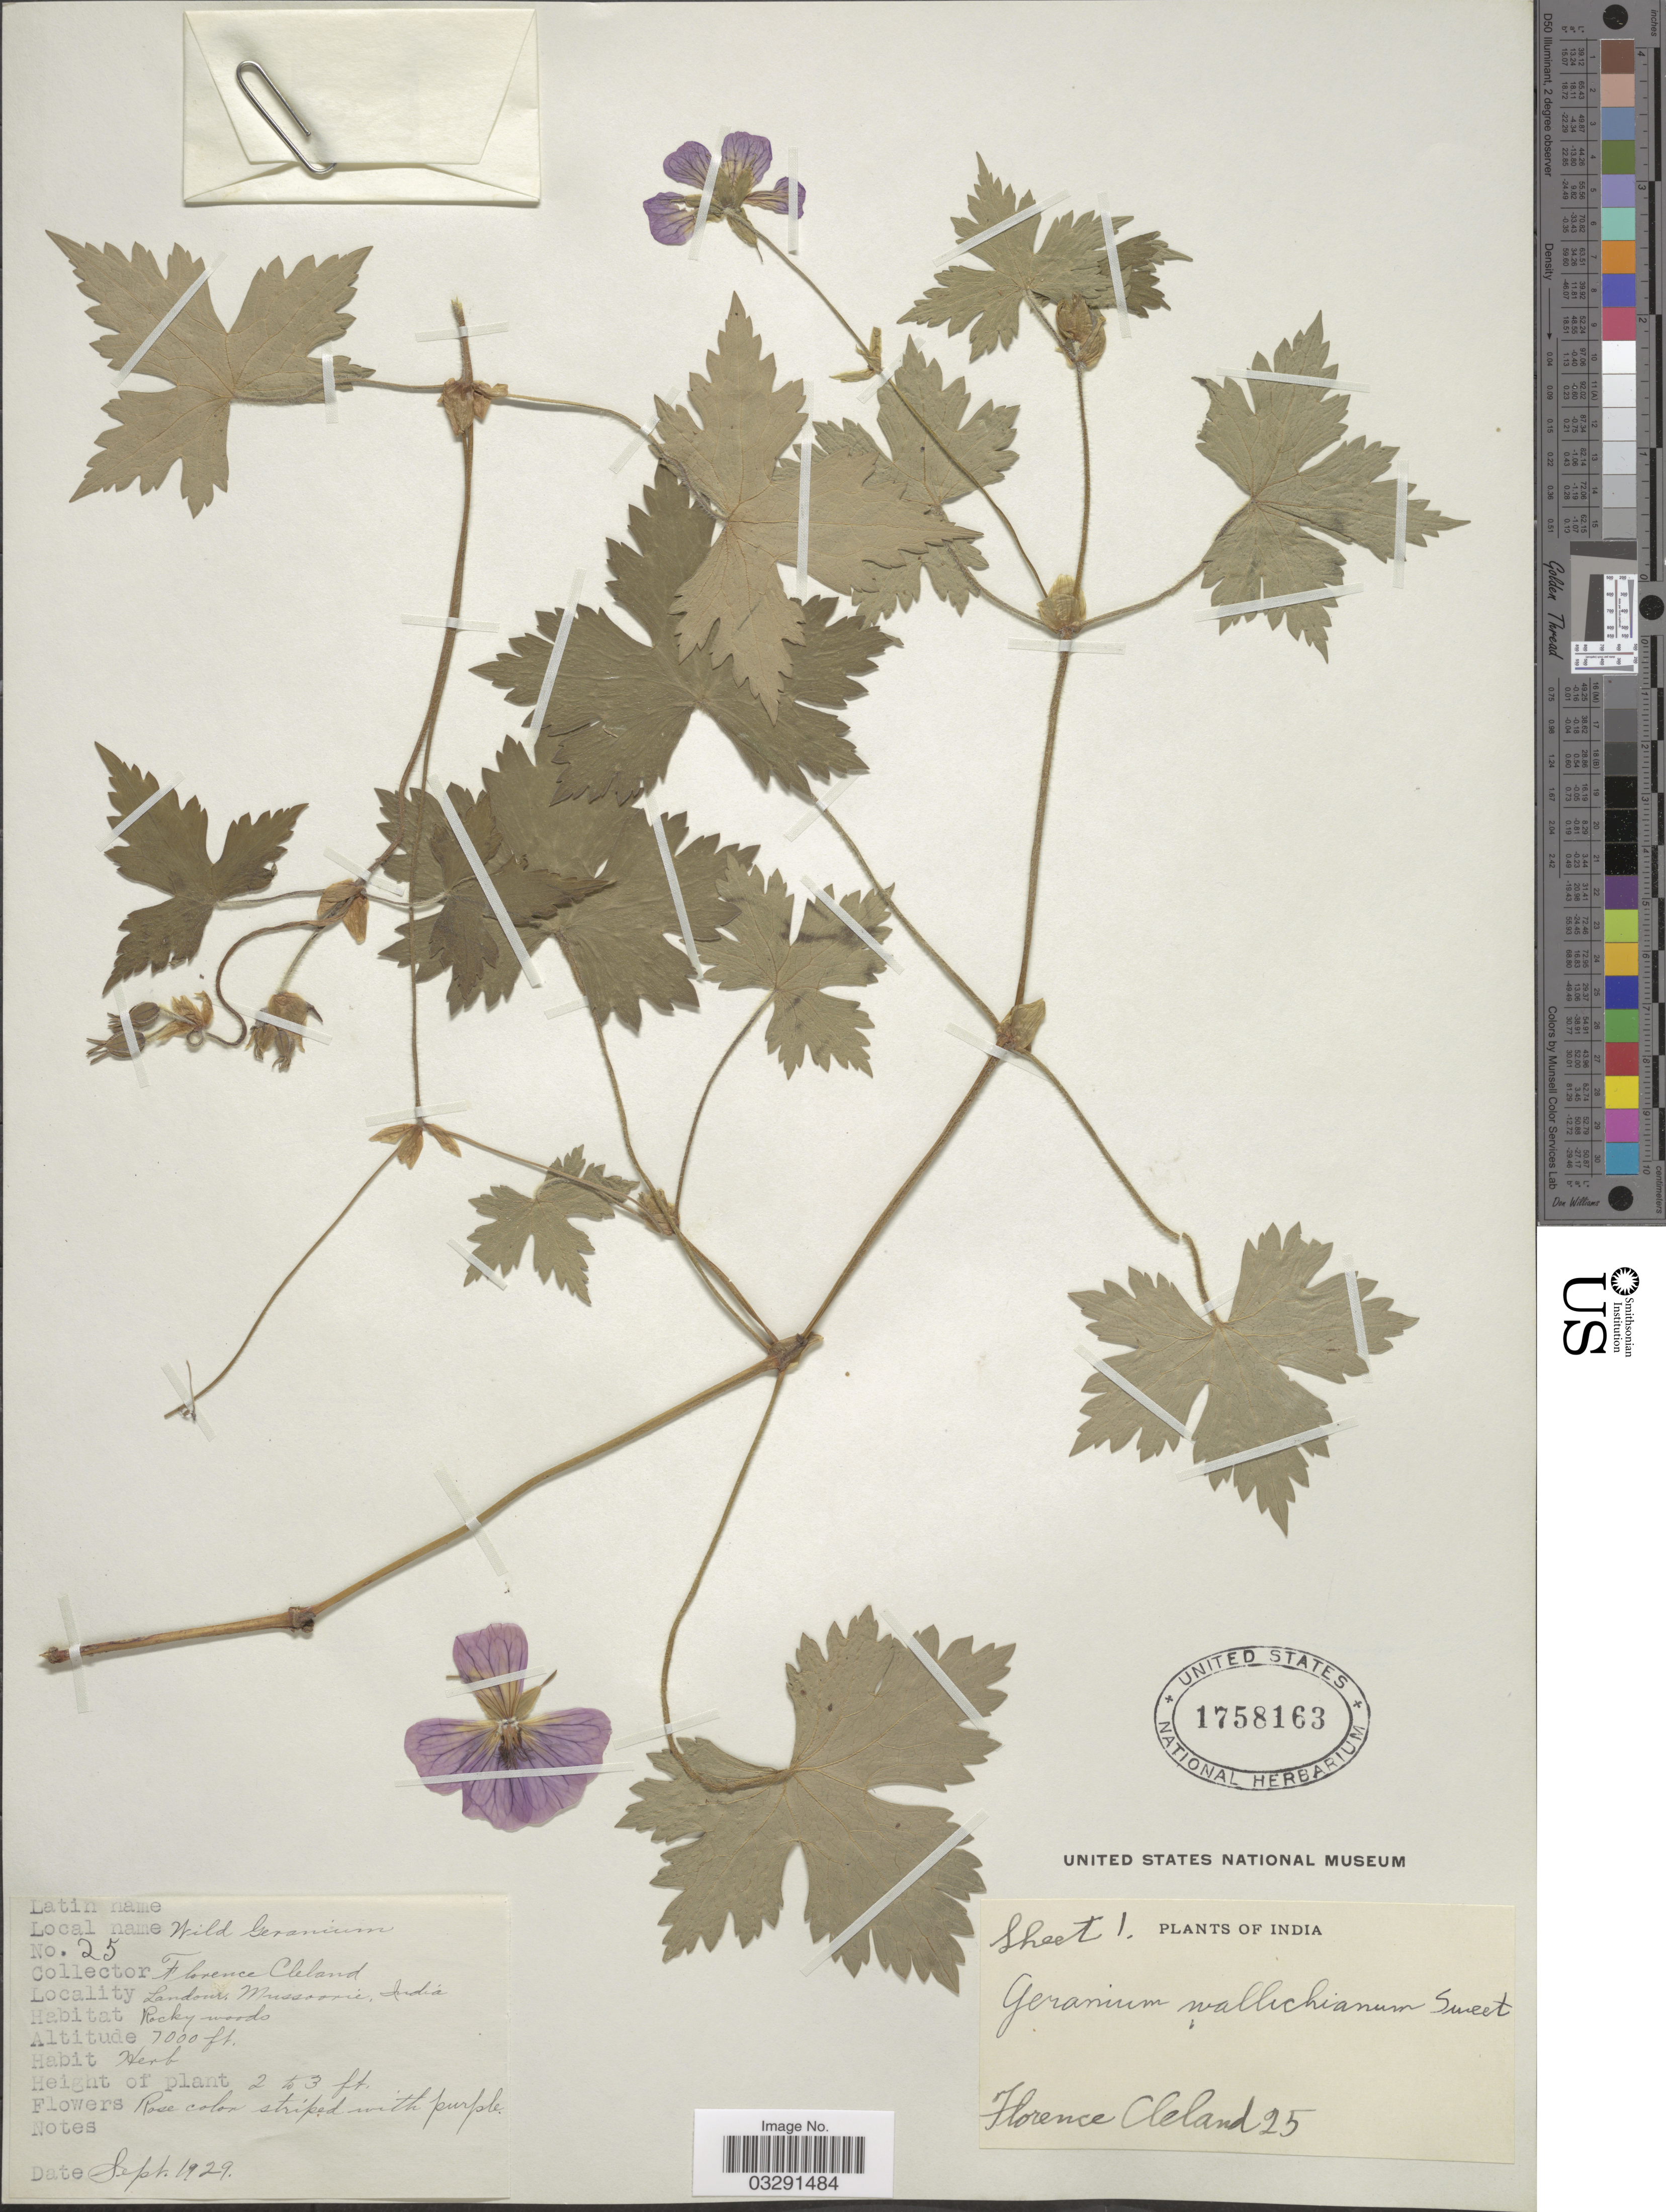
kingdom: Plantae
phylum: Tracheophyta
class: Magnoliopsida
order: Geraniales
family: Geraniaceae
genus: Geranium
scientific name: Geranium wallichianum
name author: D. Don ex Sweet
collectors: F. Cleland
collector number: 25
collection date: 1929-09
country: India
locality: Landour, Mussoorie.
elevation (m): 2134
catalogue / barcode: US 1758163